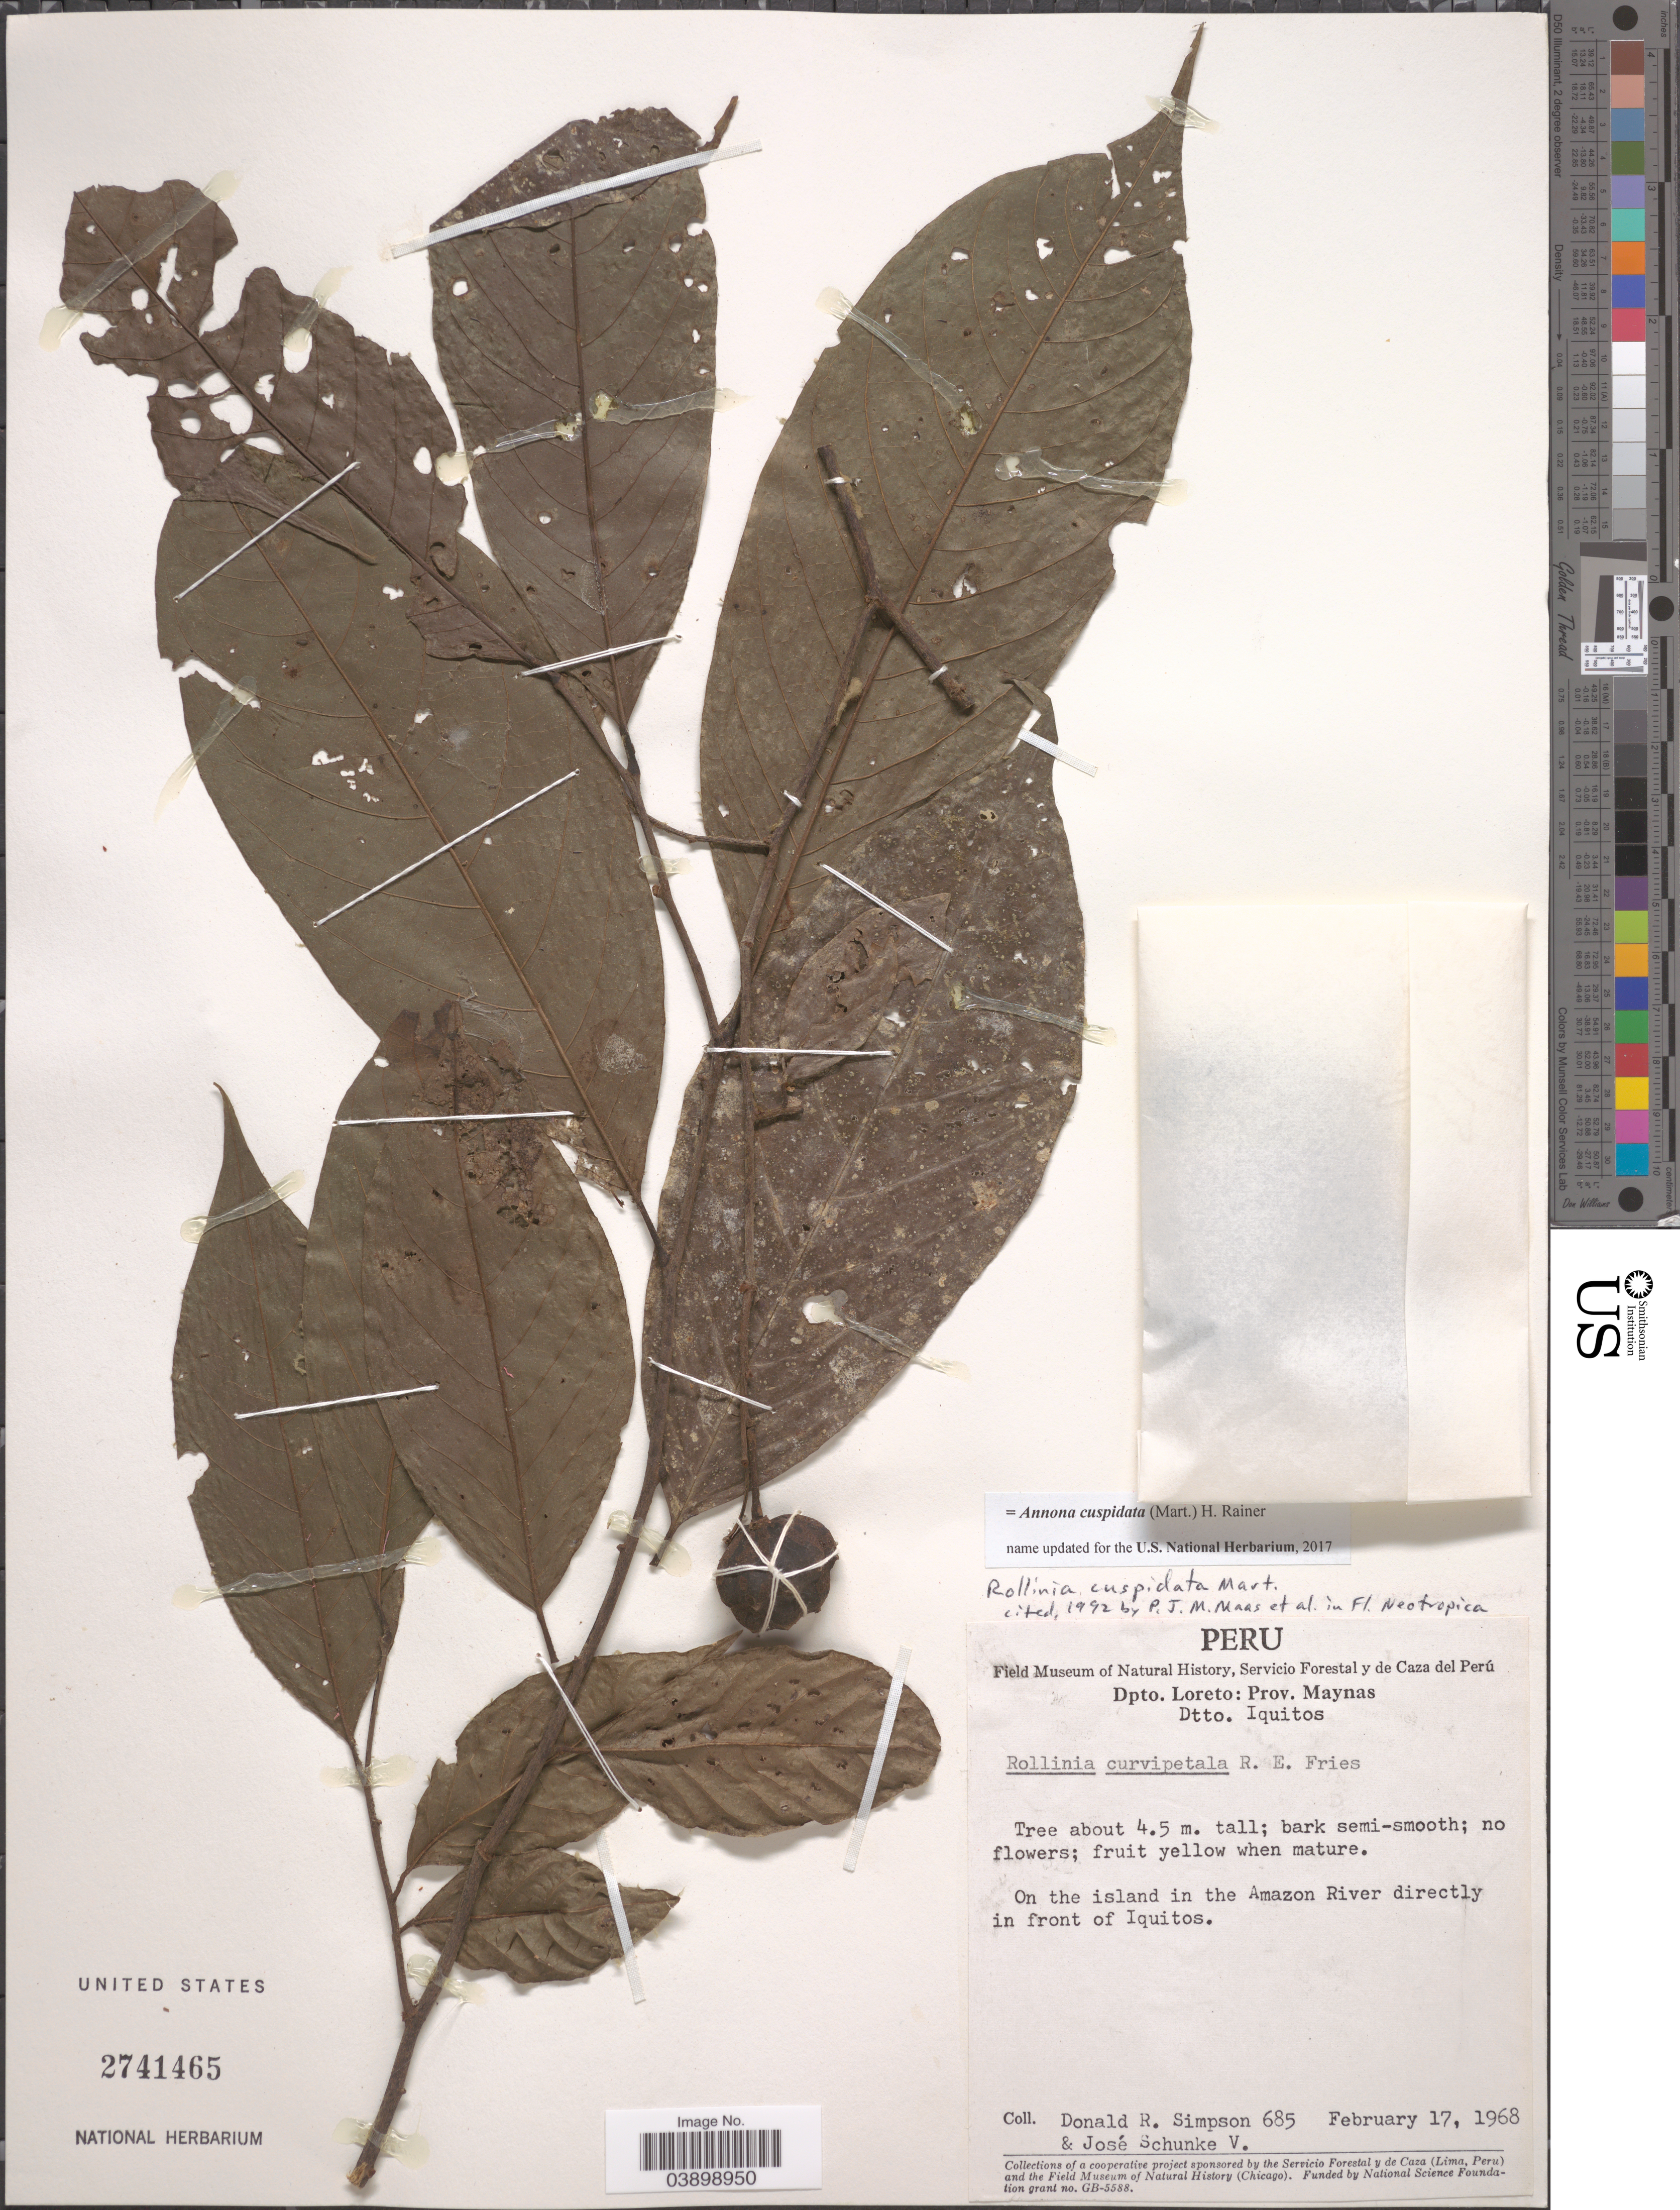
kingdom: Plantae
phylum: Tracheophyta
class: Magnoliopsida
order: Magnoliales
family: Annonaceae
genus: Annona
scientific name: Annona cuspidata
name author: (Mart.) H. Rainer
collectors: D. R. Simpson & J. Schunke Vigo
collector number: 685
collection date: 1968-02-17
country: Peru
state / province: Loreto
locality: Dpto. Loreto: Prov. Maynas. Dtto. Iquitos. On the island in the Amazon River directly in front of Iquitos.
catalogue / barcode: US 2741465